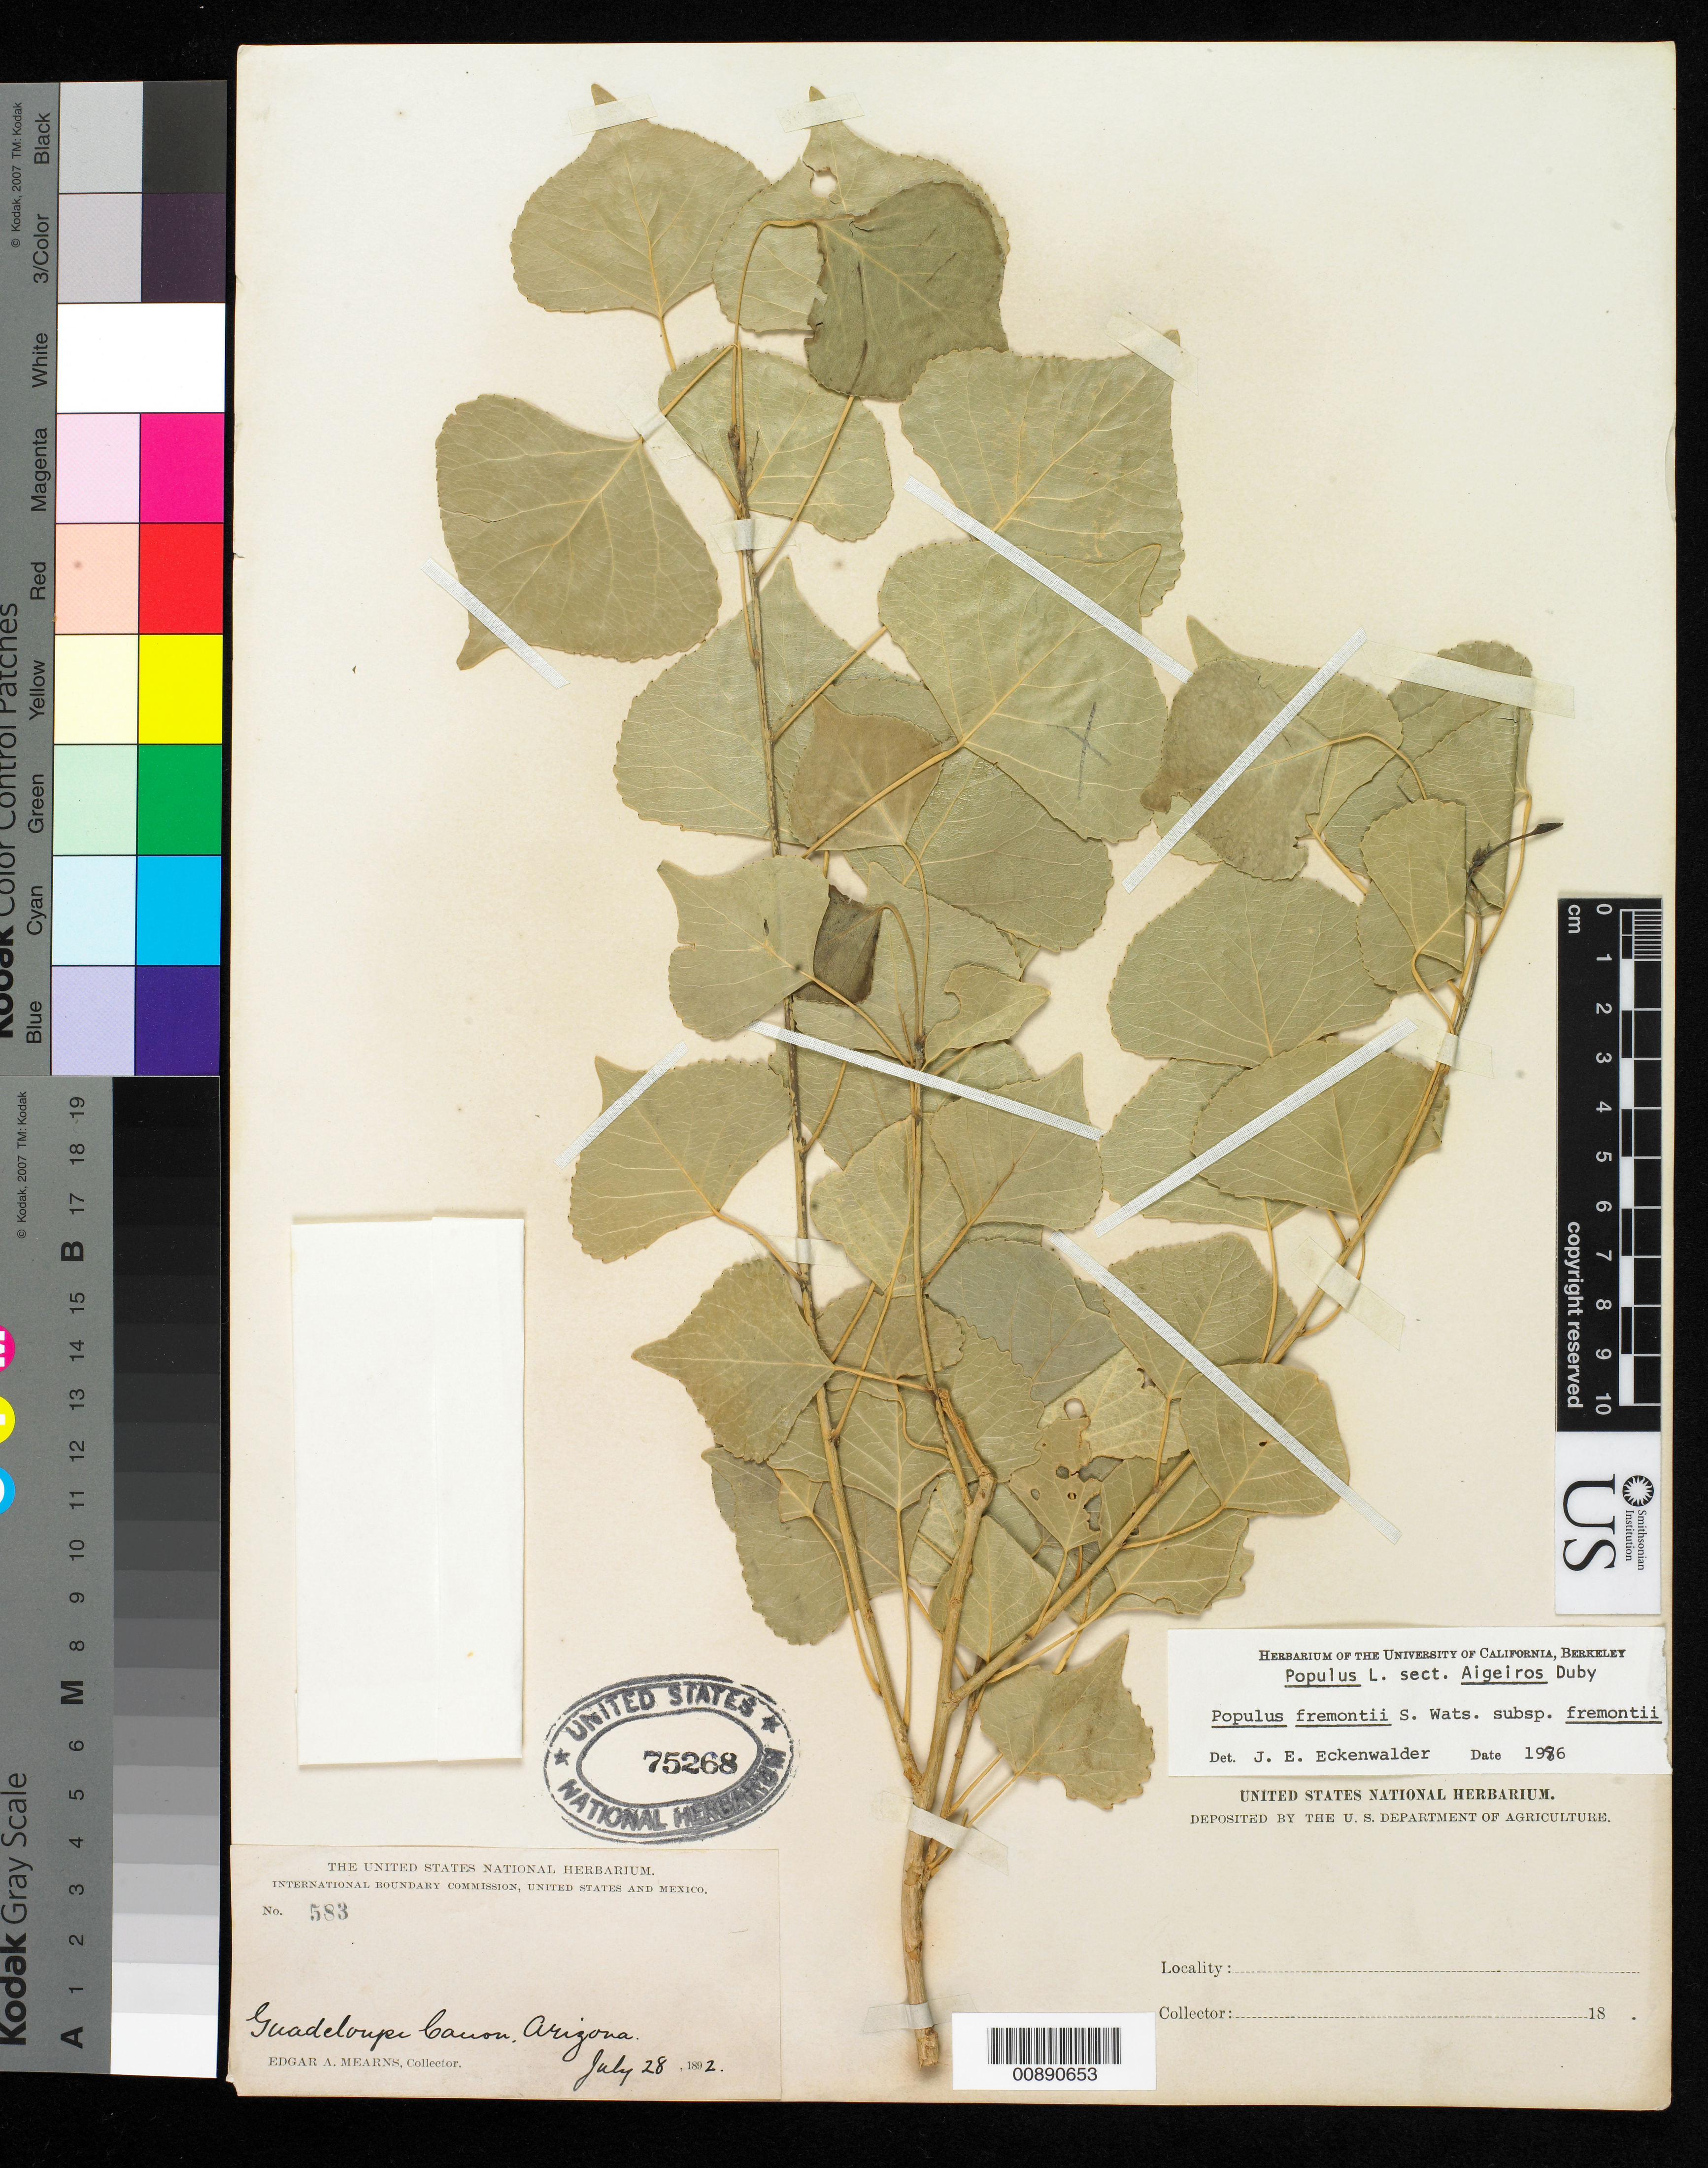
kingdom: Plantae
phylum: Tracheophyta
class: Magnoliopsida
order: Malpighiales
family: Salicaceae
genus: Populus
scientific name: Populus fremontii subsp. fremontii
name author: S. Watson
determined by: Eckenwalder, James E.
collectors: E. A. Mearns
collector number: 583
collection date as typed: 28 Jul 1892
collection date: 1892-07-28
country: United States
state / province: Arizona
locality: Guadalupe Cañon, Arizona.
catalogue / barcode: US 75268